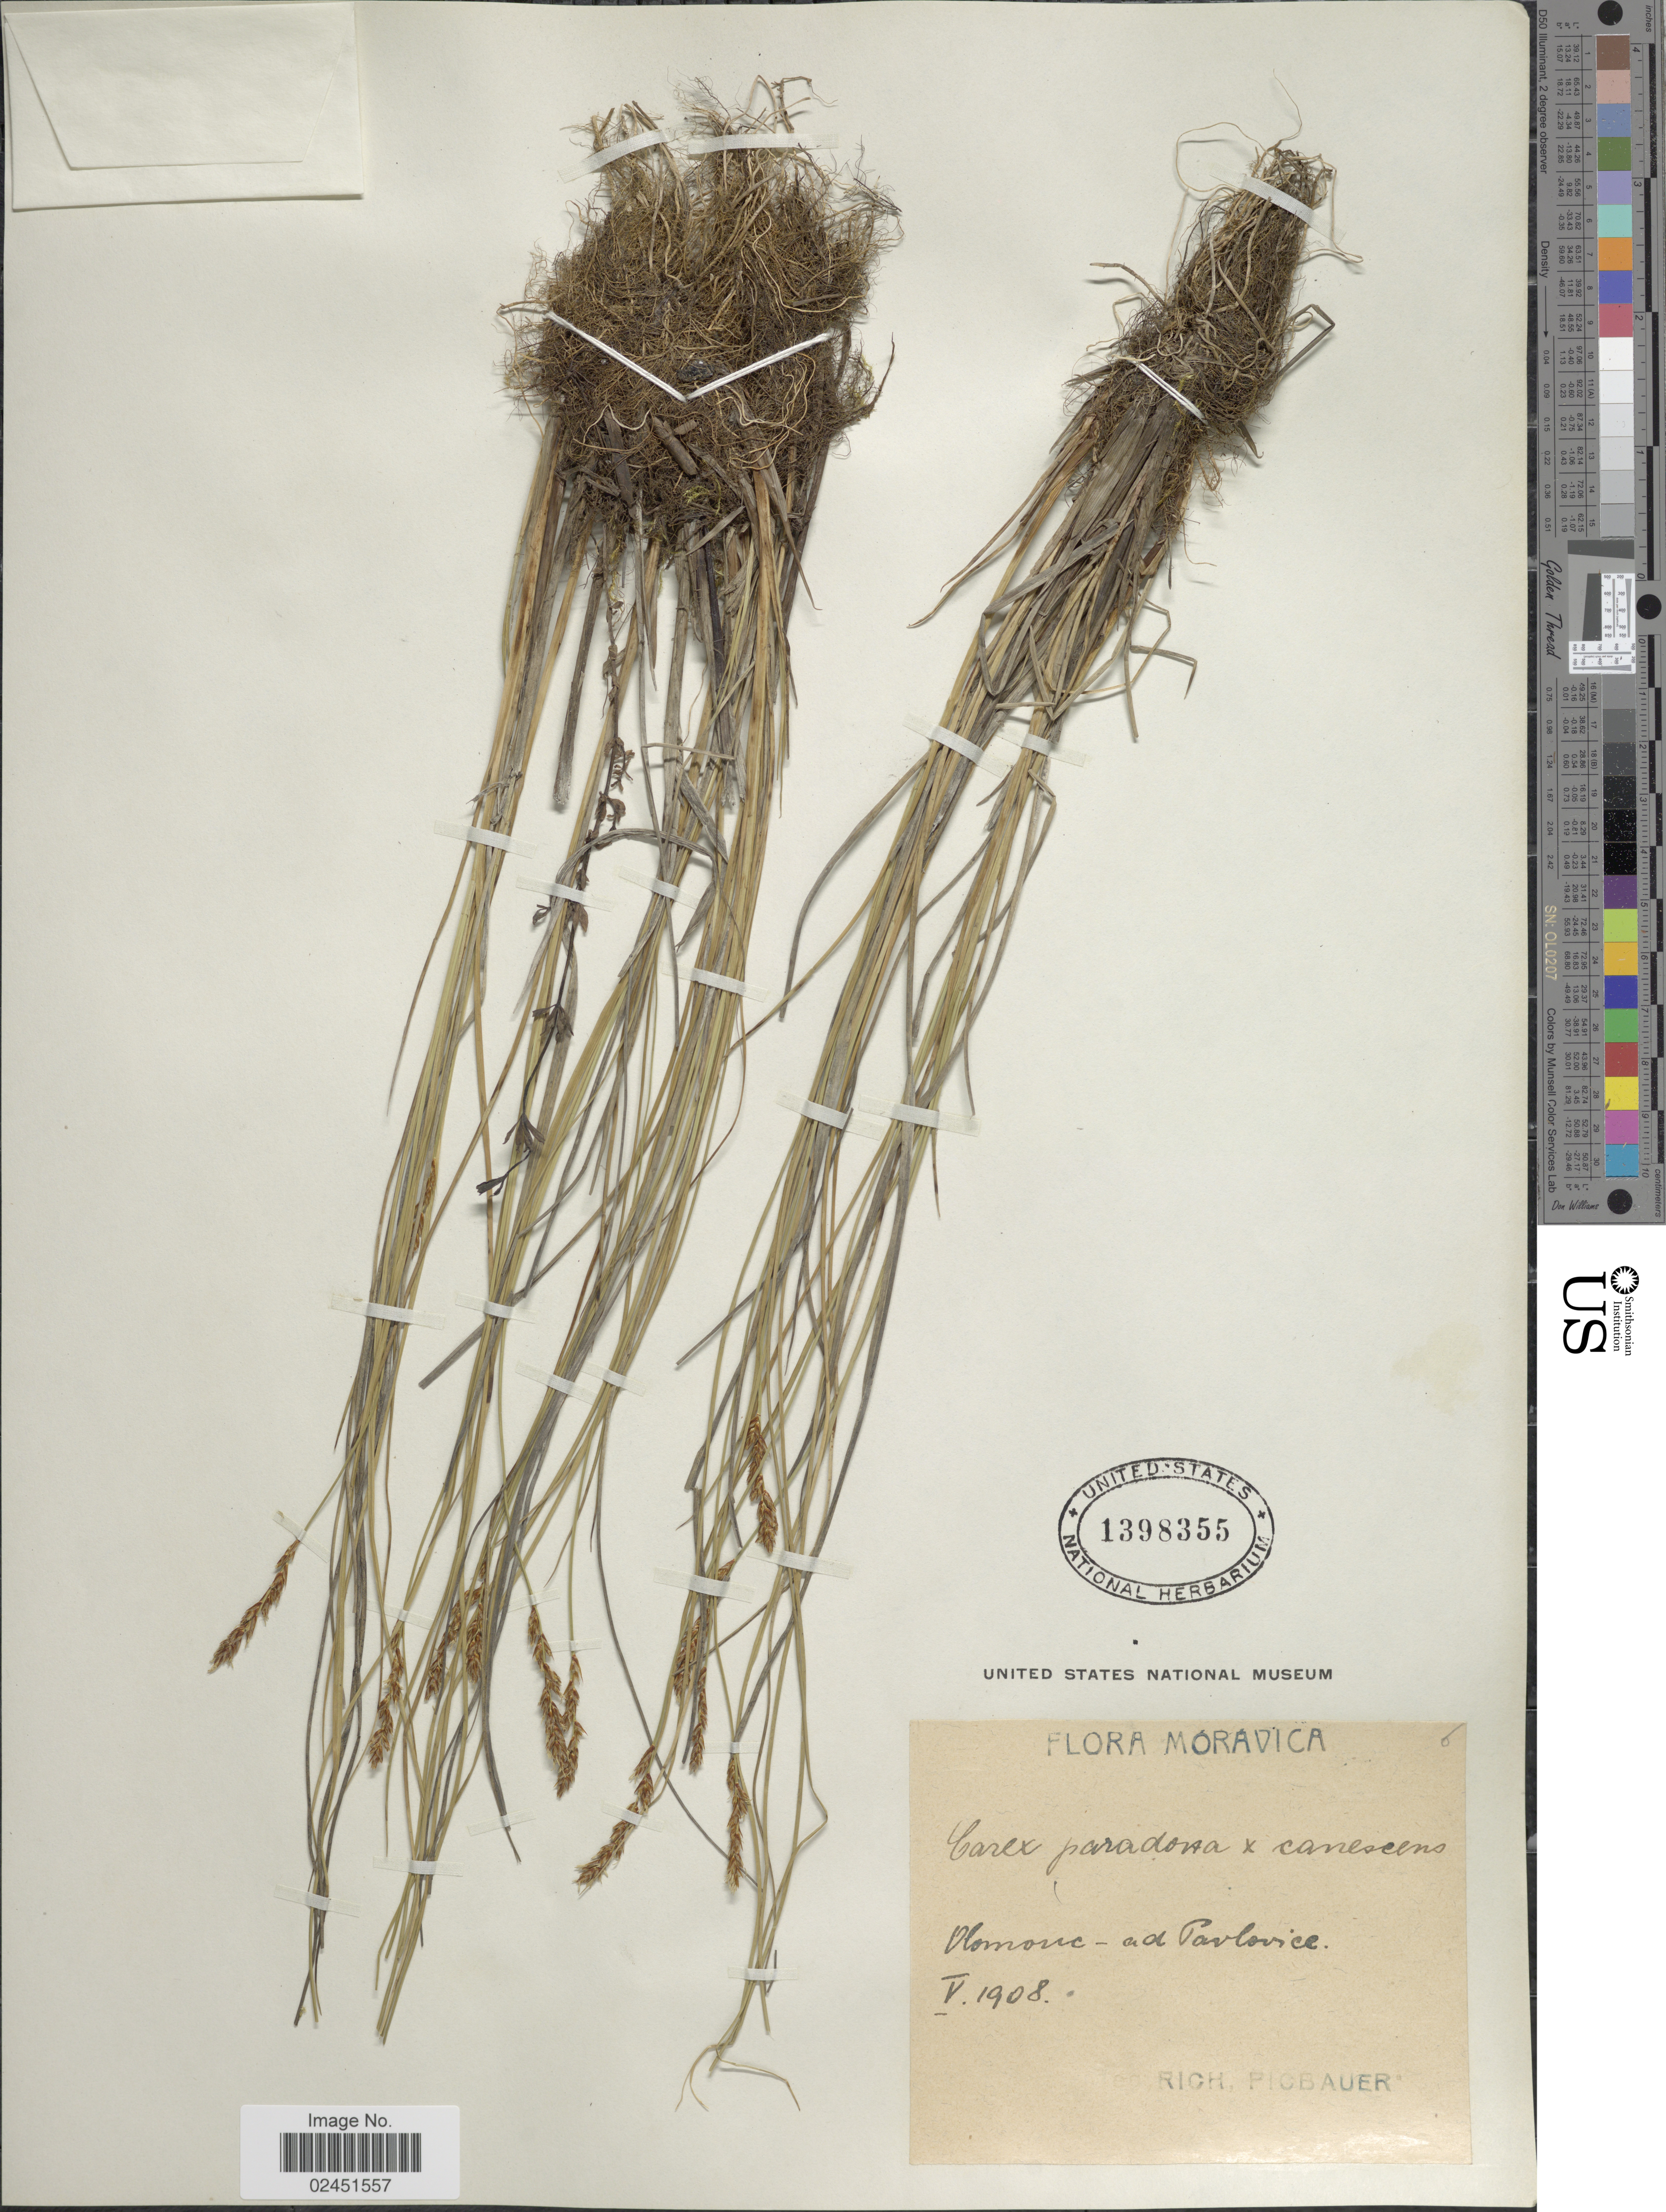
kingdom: Plantae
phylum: Tracheophyta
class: Liliopsida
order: Poales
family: Cyperaceae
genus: Carex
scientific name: Carex appropinquata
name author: Schumach.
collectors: R. Picbauer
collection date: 1908-05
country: Czechia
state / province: Olomouc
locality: Moravica, ad Pavlovice [interpreted]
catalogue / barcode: US 1398355